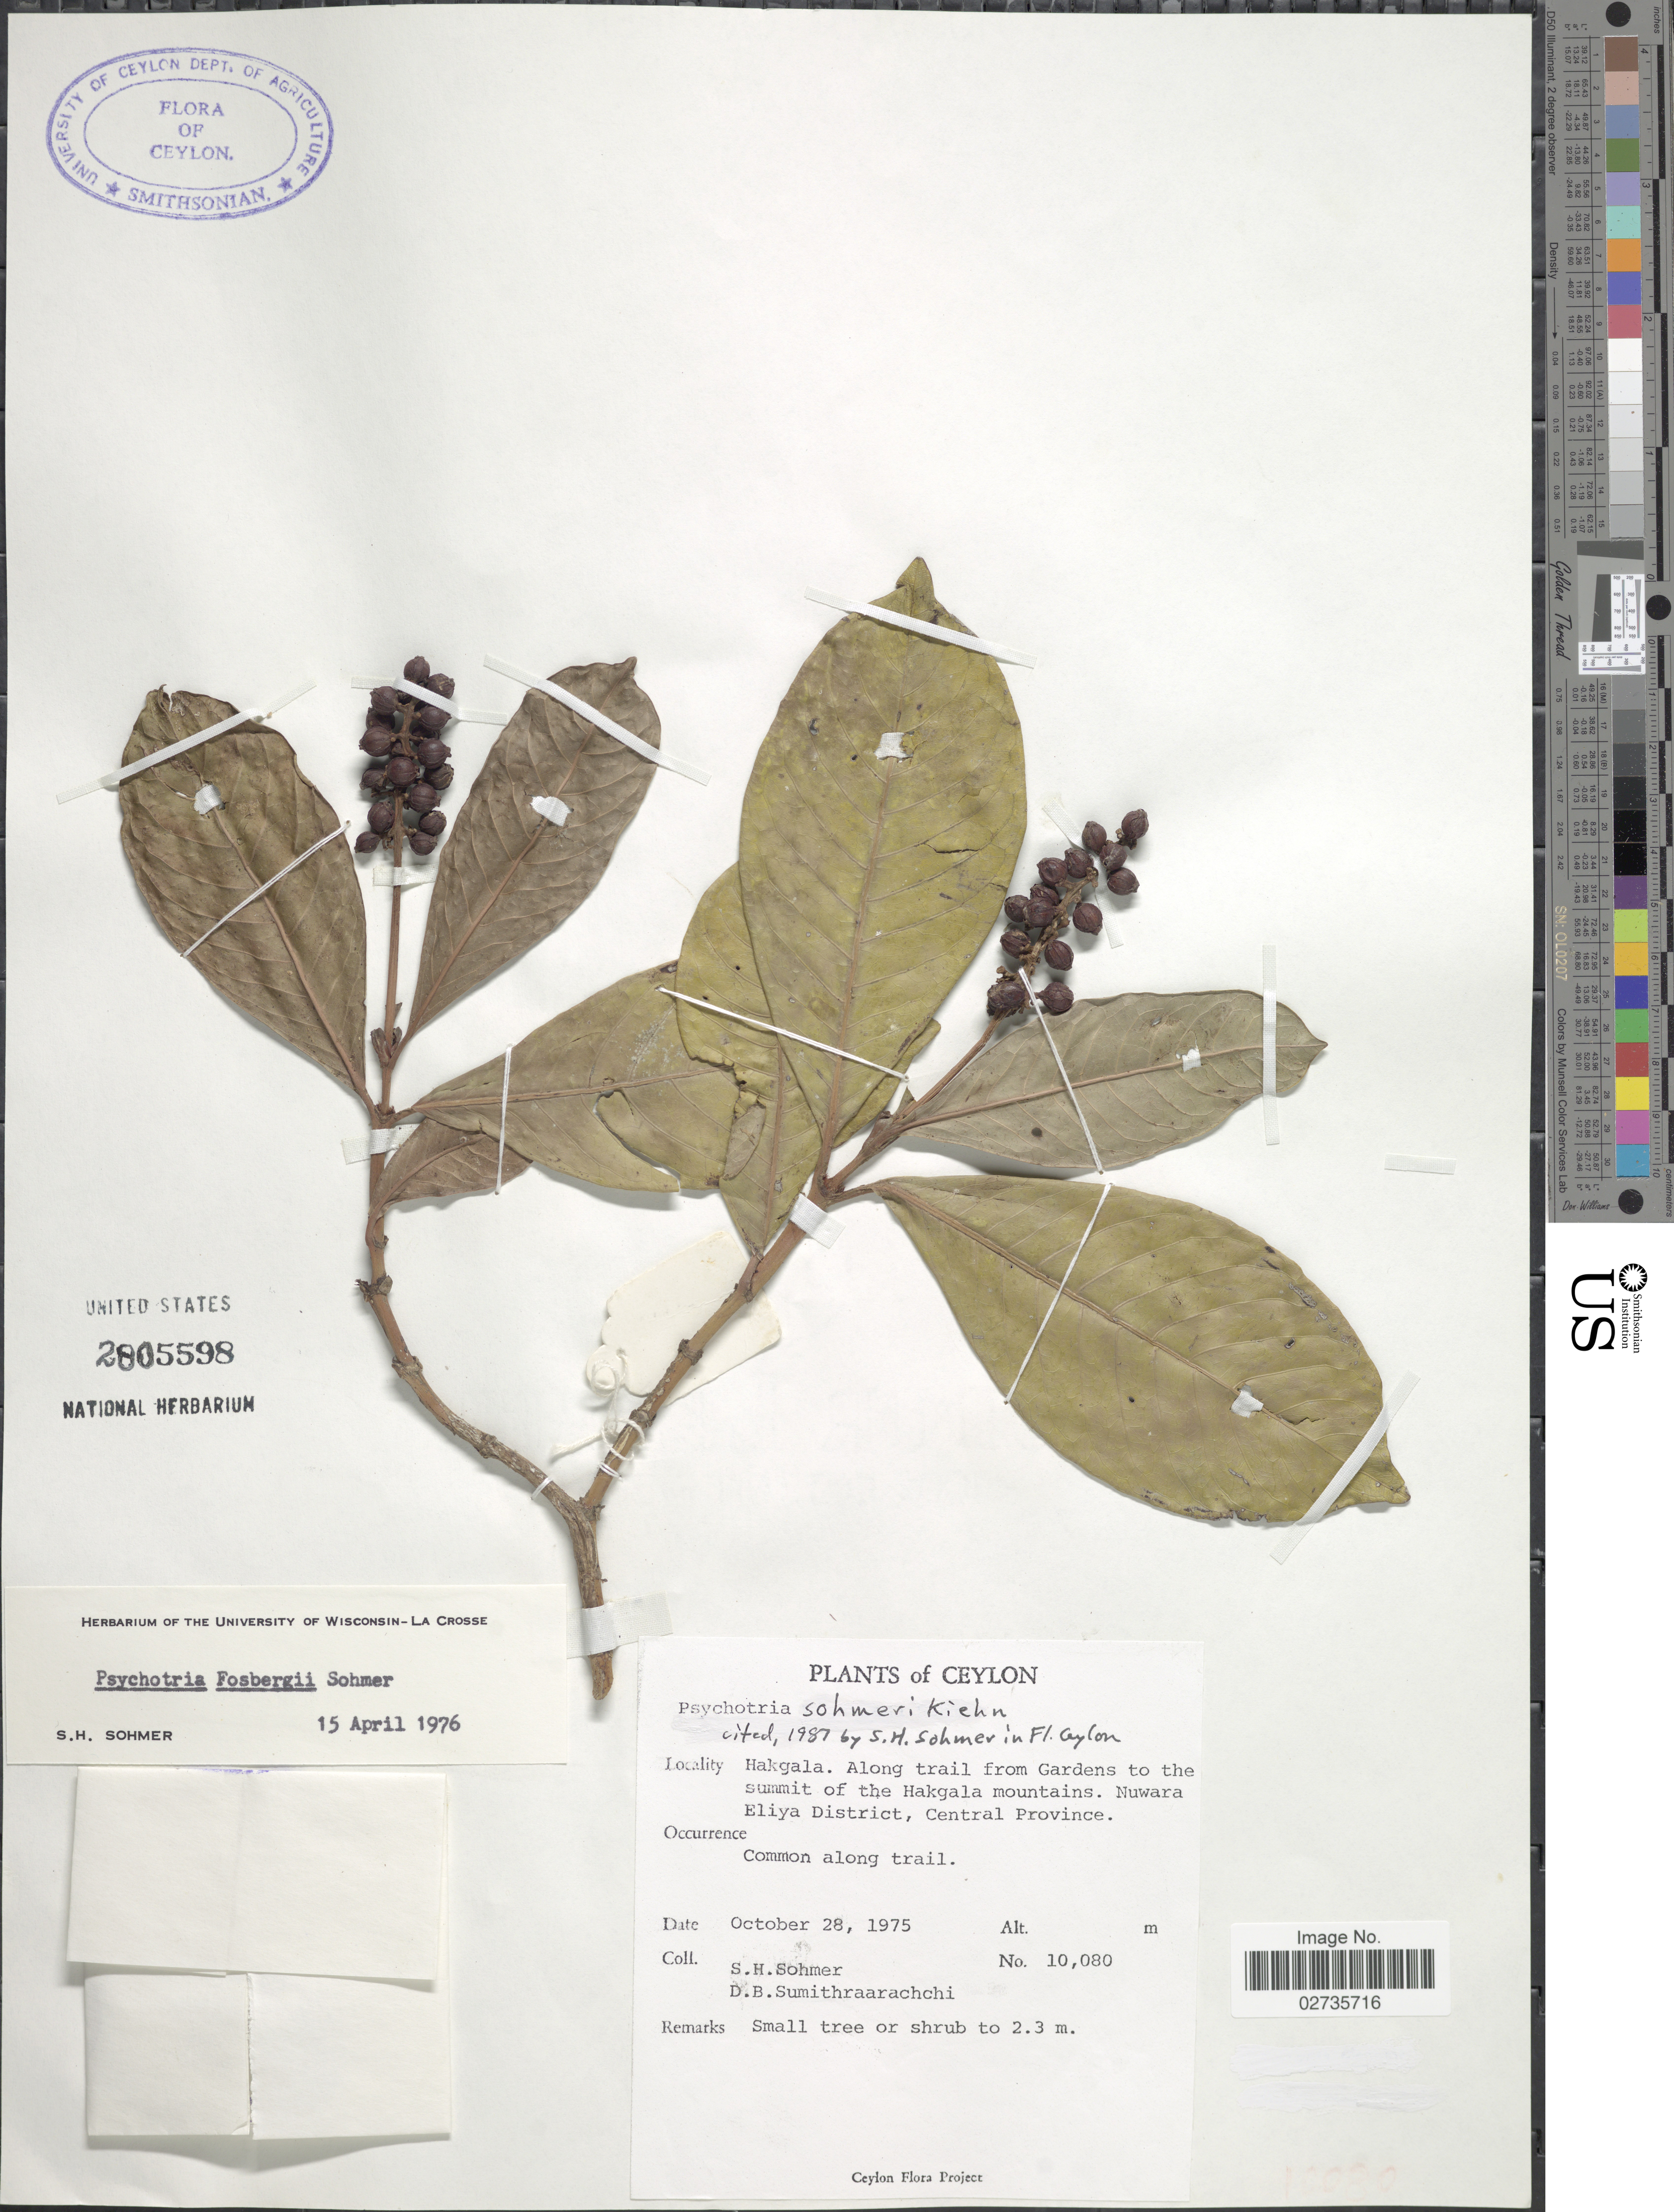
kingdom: Plantae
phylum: Tracheophyta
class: Magnoliopsida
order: Gentianales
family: Rubiaceae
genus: Psychotria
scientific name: Psychotria sohmeri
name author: Kiehn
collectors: S. H. Sohmer & D. B. Sumithraarachchi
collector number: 10080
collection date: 1975-10-28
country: Sri Lanka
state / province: Central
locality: Ceylon, Hakgala Trail from gardens to the summit of the Hakgala mountains. Nuwara Eliya District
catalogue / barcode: US 2805598